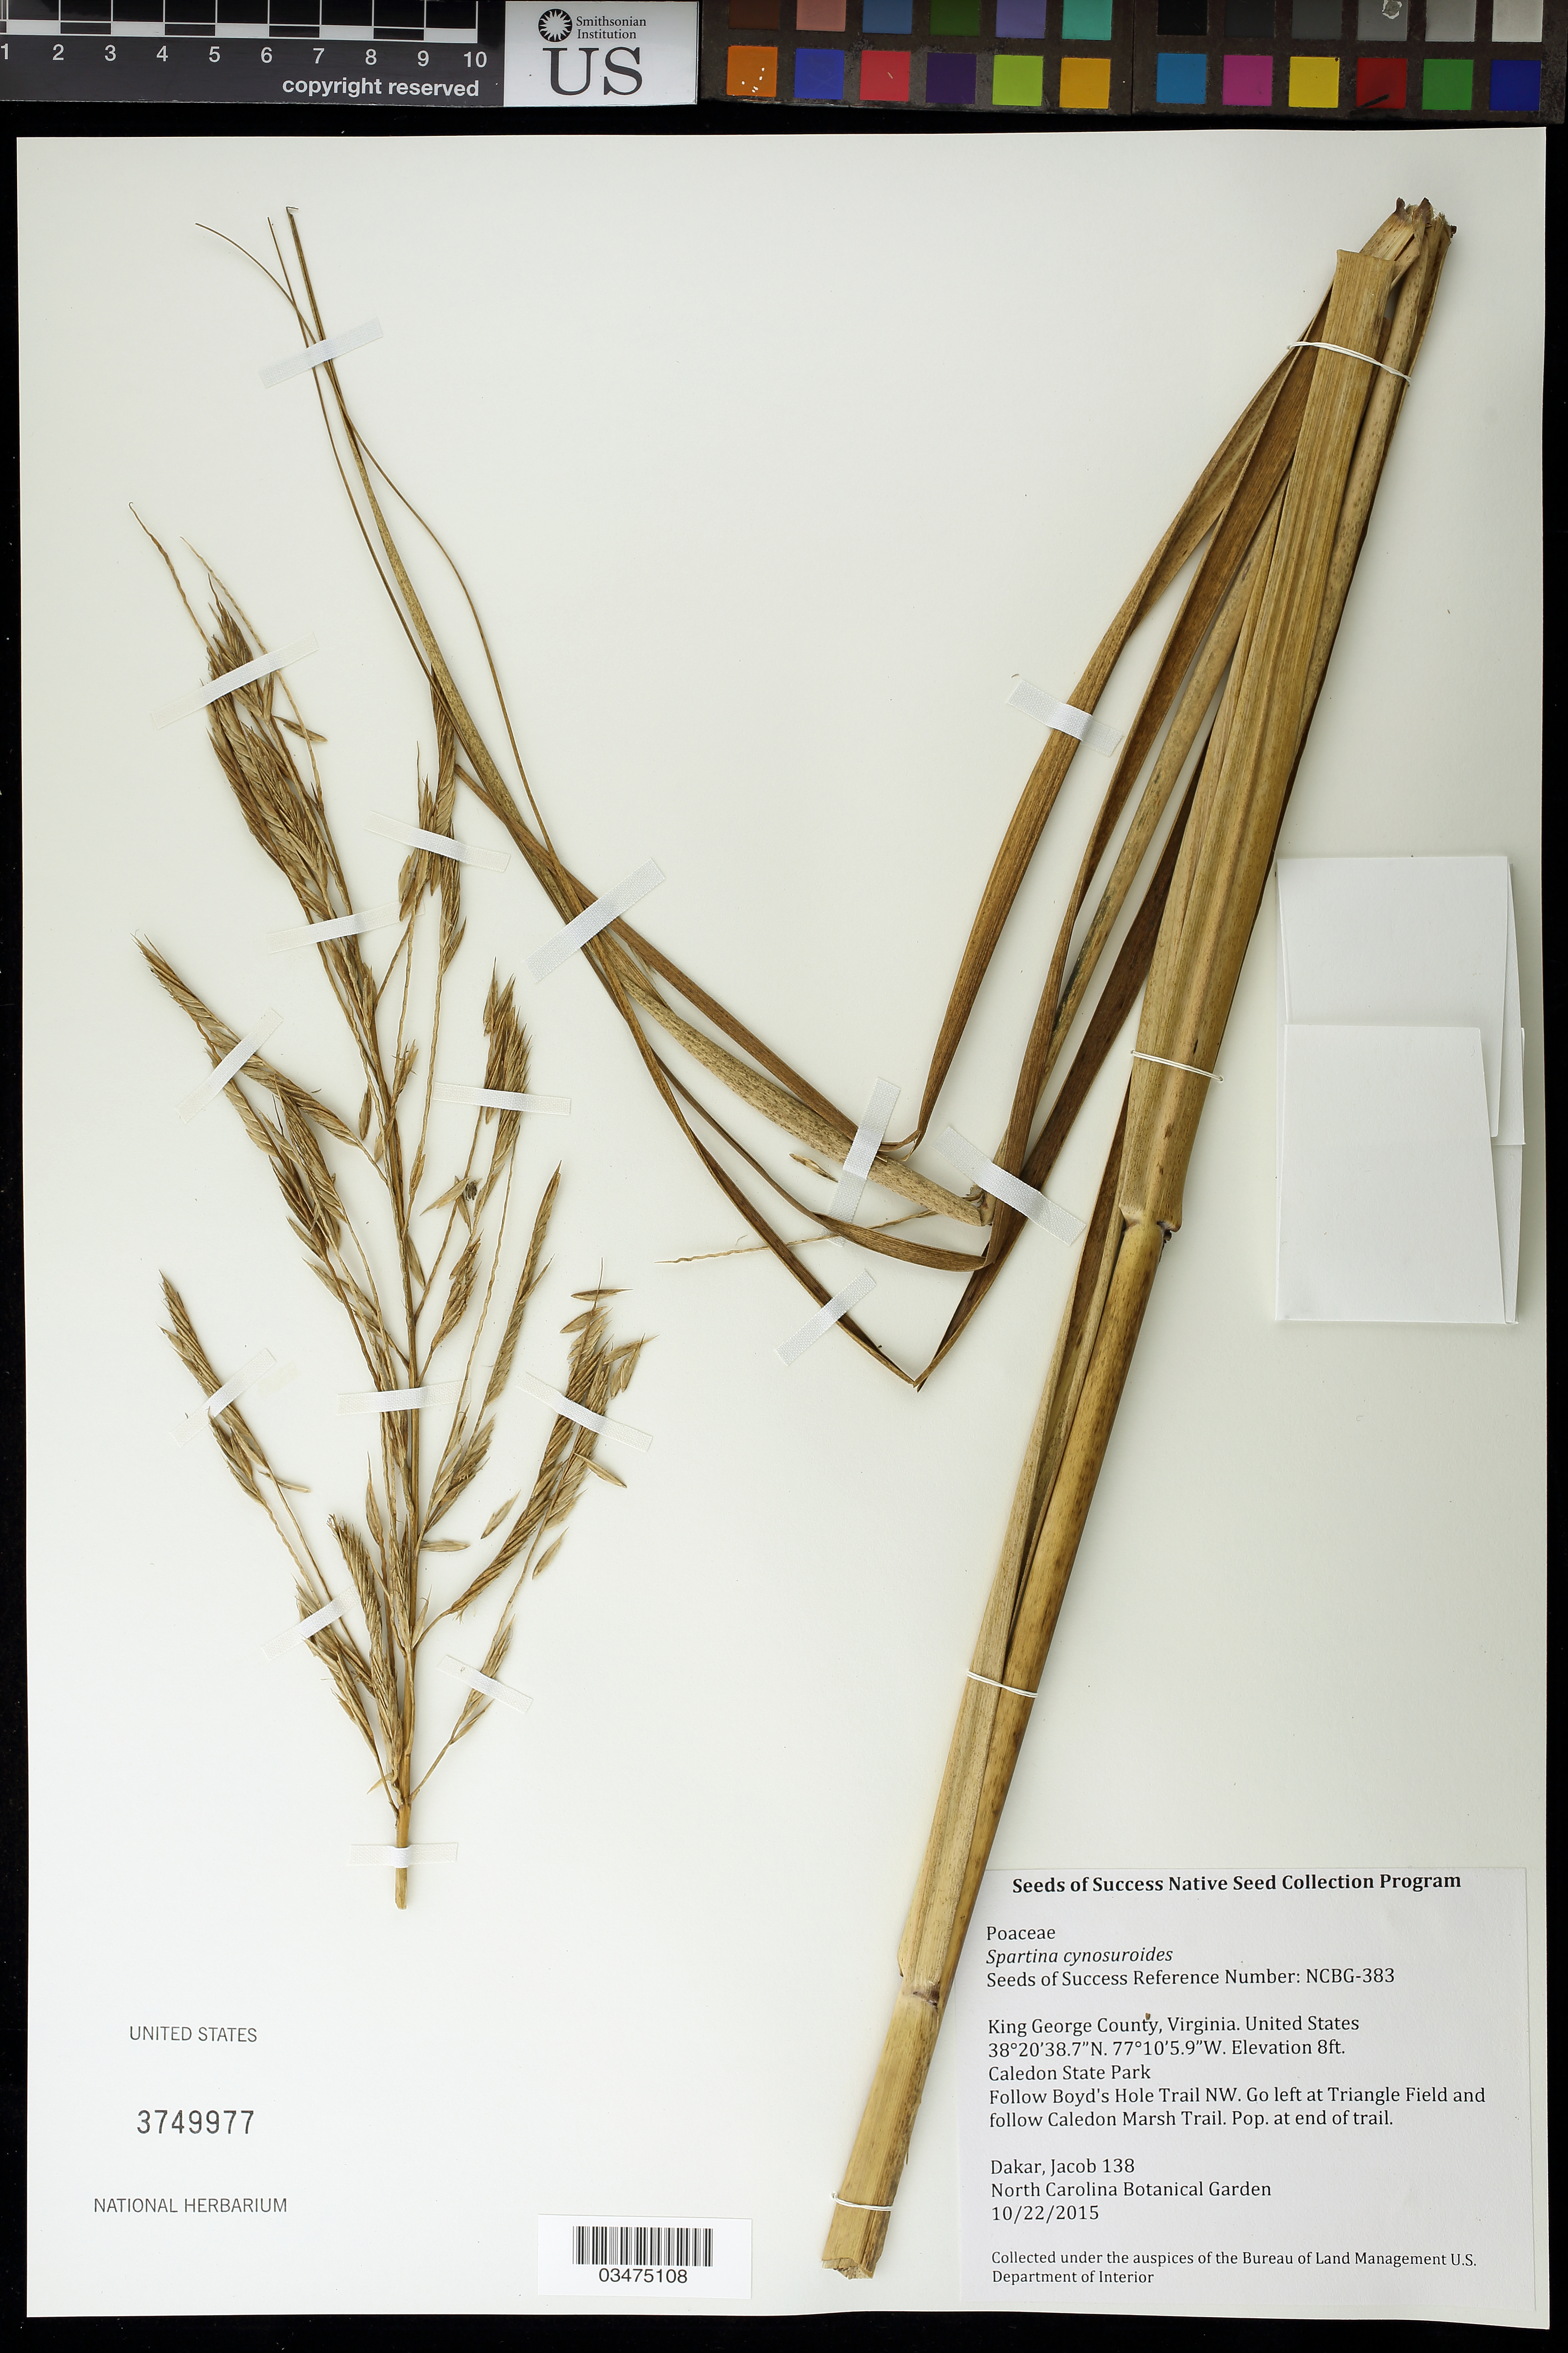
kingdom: Plantae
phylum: Tracheophyta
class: Liliopsida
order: Poales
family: Poaceae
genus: Spartina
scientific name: Spartina cynosuroides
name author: (L.) Roth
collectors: J. Dakar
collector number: NCBG-383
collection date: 2015-10-22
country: United States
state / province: Virginia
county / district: King George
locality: Caledon State Park, Caledon Marsh Trail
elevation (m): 2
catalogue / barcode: US 3749977